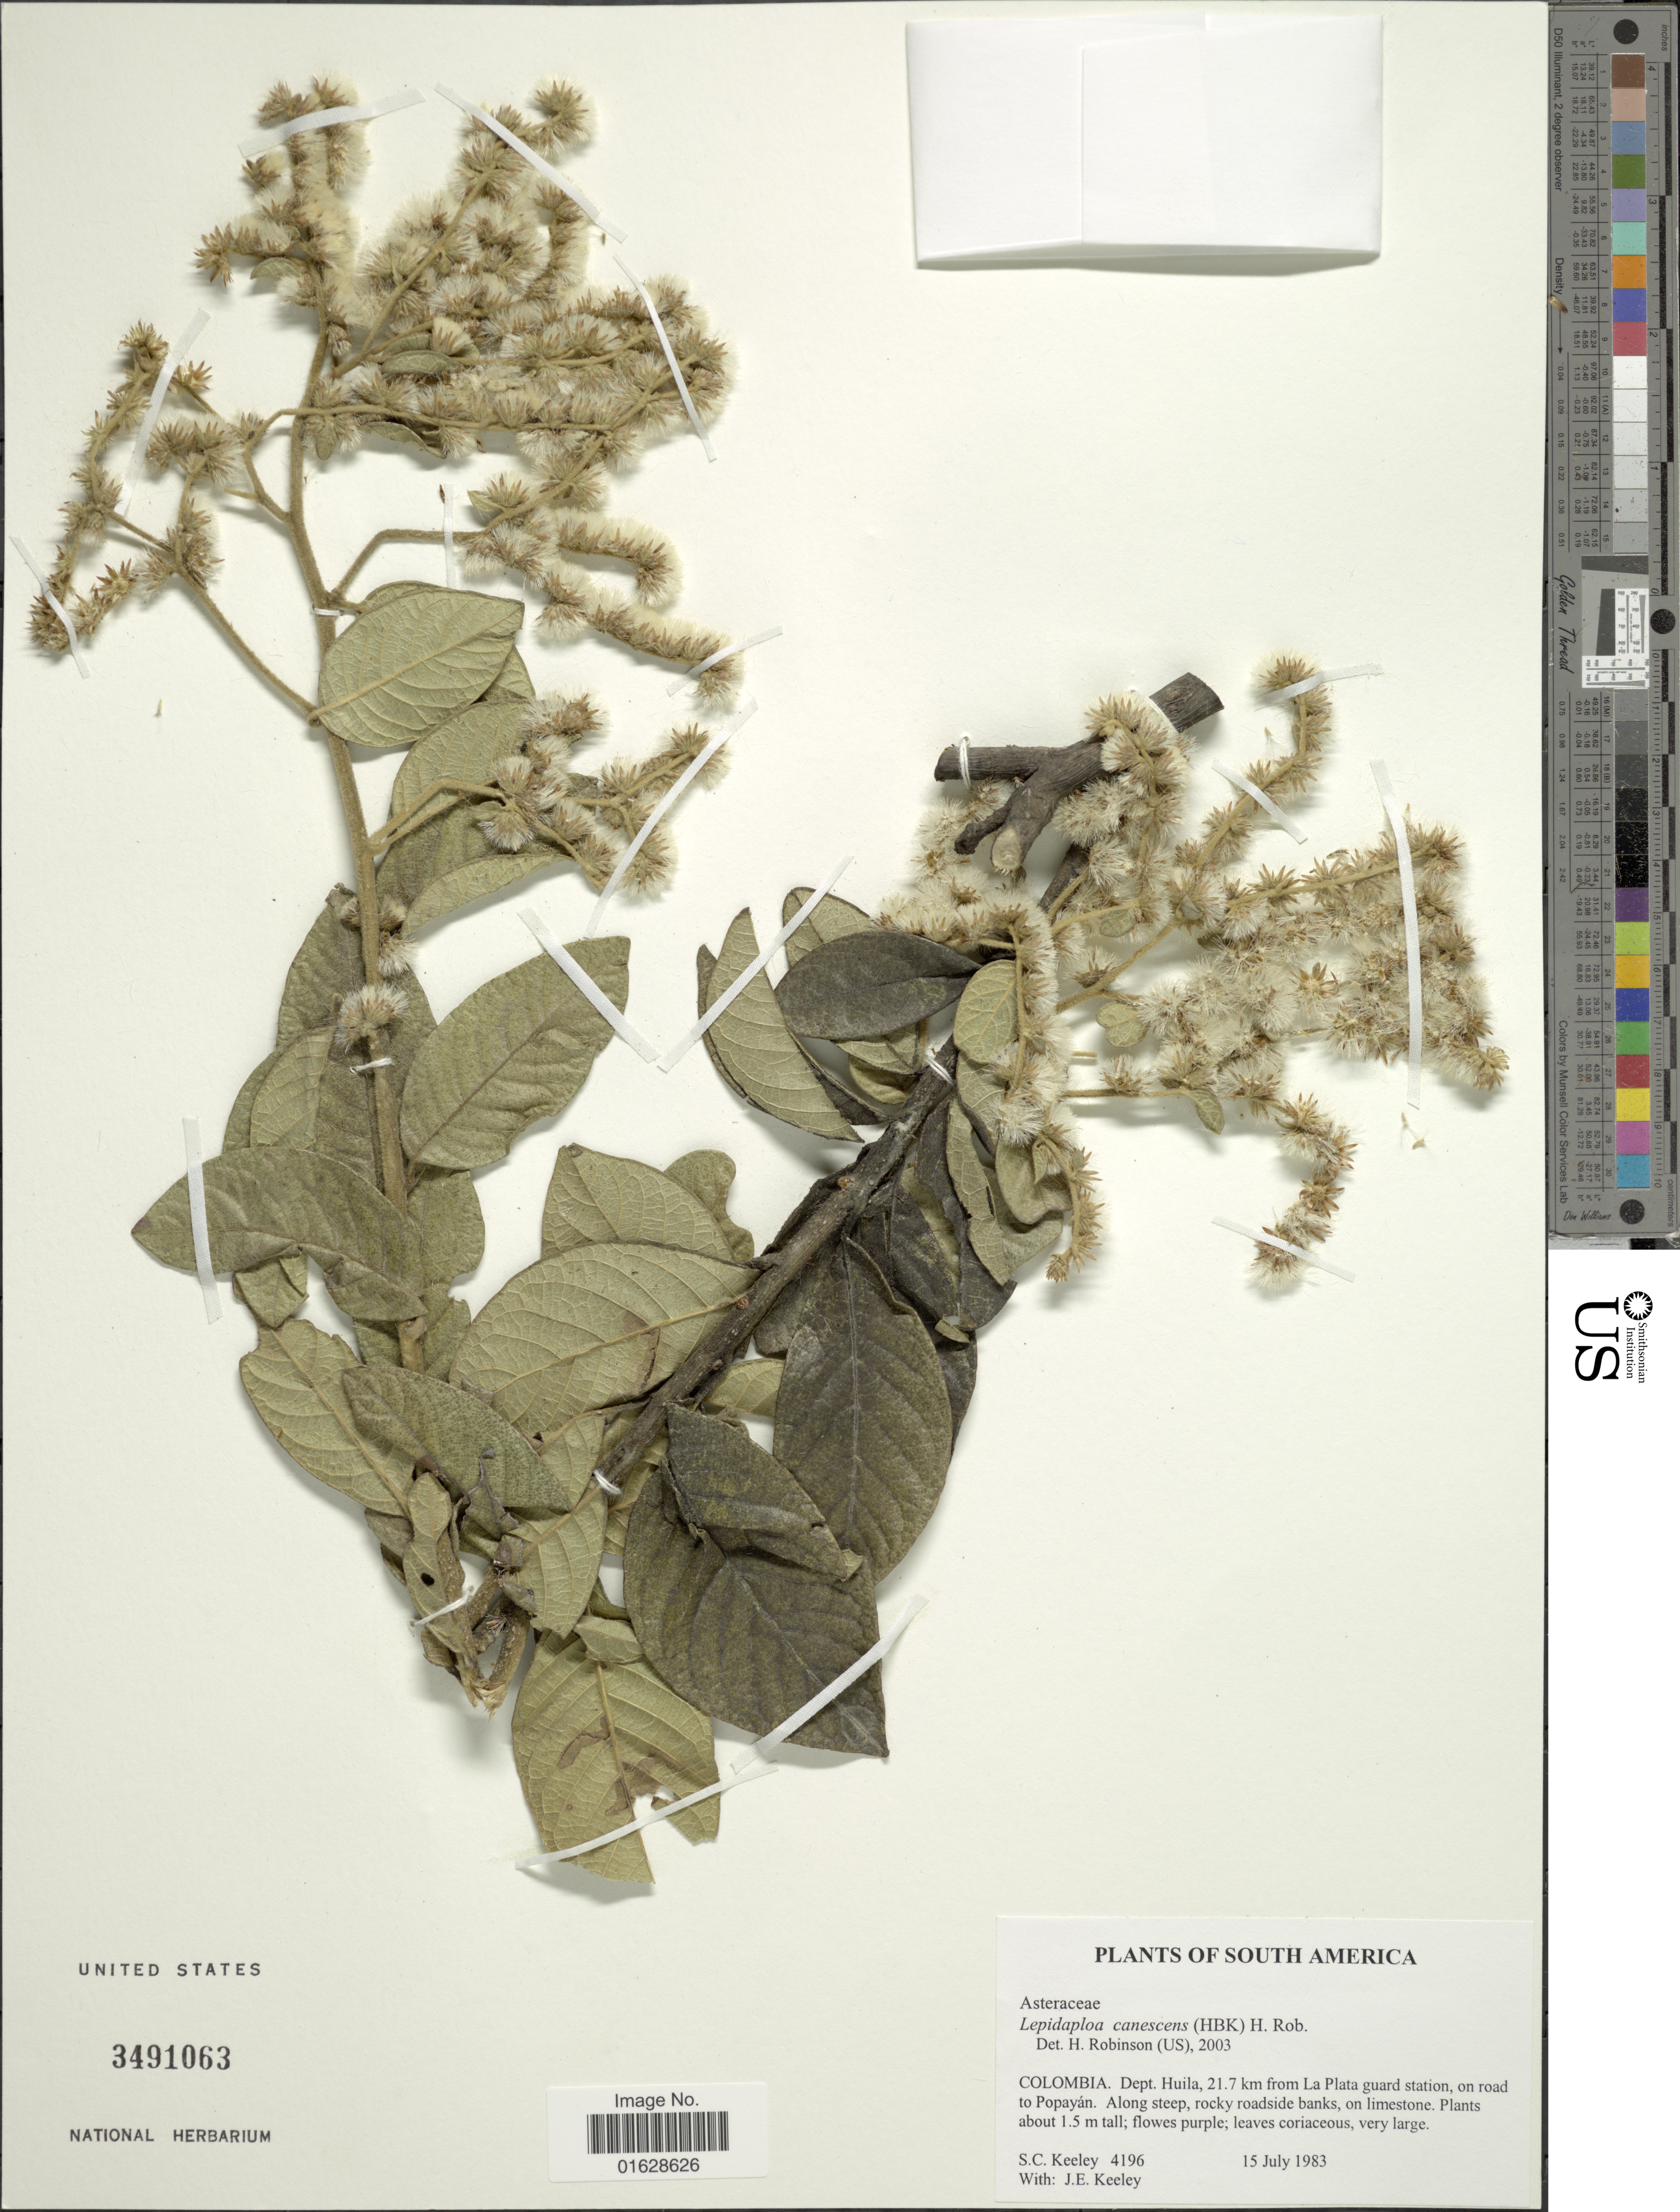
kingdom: Plantae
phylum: Tracheophyta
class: Magnoliopsida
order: Asterales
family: Asteraceae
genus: Lepidaploa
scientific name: Lepidaploa canescens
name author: (Kunth) H. Rob.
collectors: S. C. Keeley & J. E. Keeley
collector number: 4196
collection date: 1983-07-15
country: Colombia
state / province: Huila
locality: Colombia. Dept. Huila, 21.7 km from La Plata guard station, on road to Popayan. Along steep, rocky roadside banks, on limestone.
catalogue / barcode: US 3491063